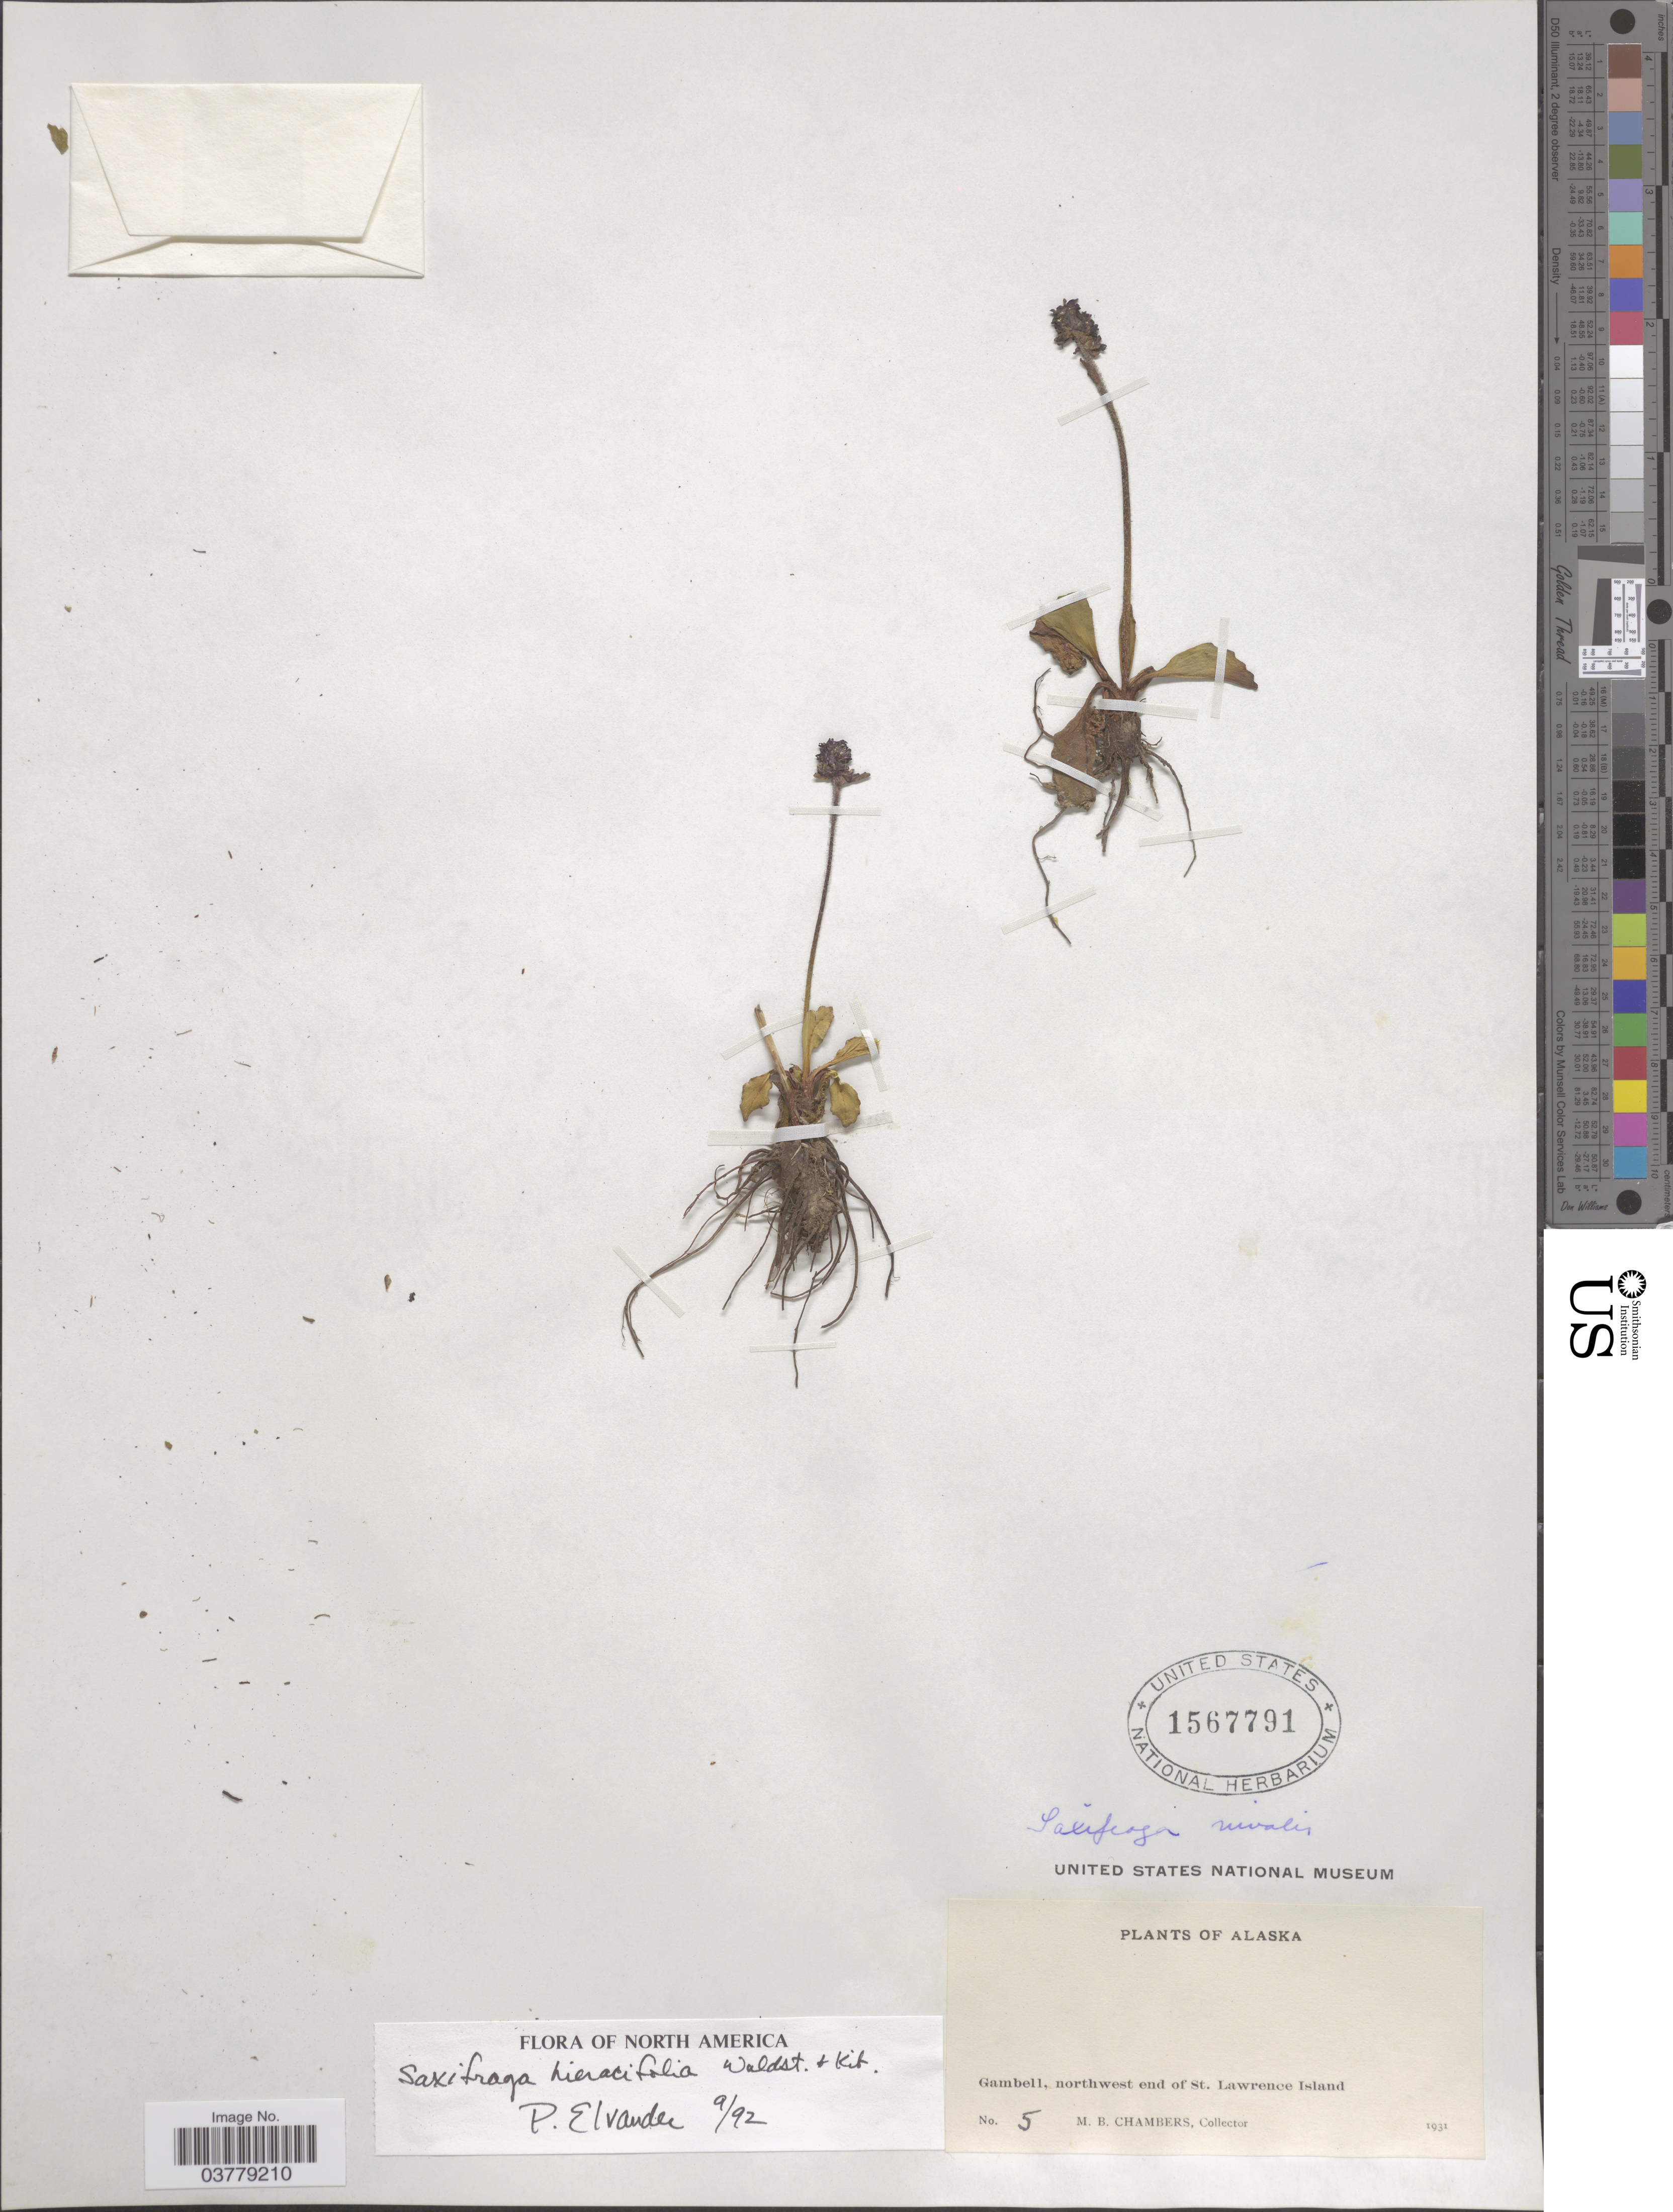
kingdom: Plantae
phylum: Tracheophyta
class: Magnoliopsida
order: Saxifragales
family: Saxifragaceae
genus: Micranthes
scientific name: Micranthes hieraciifolia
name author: (Waldst. & Kit. ex Willd.) Haw.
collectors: M. Chambers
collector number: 5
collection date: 1931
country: United States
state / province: Alaska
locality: Gambell, northwest end of St. Lawrence Island.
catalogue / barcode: US 1567791